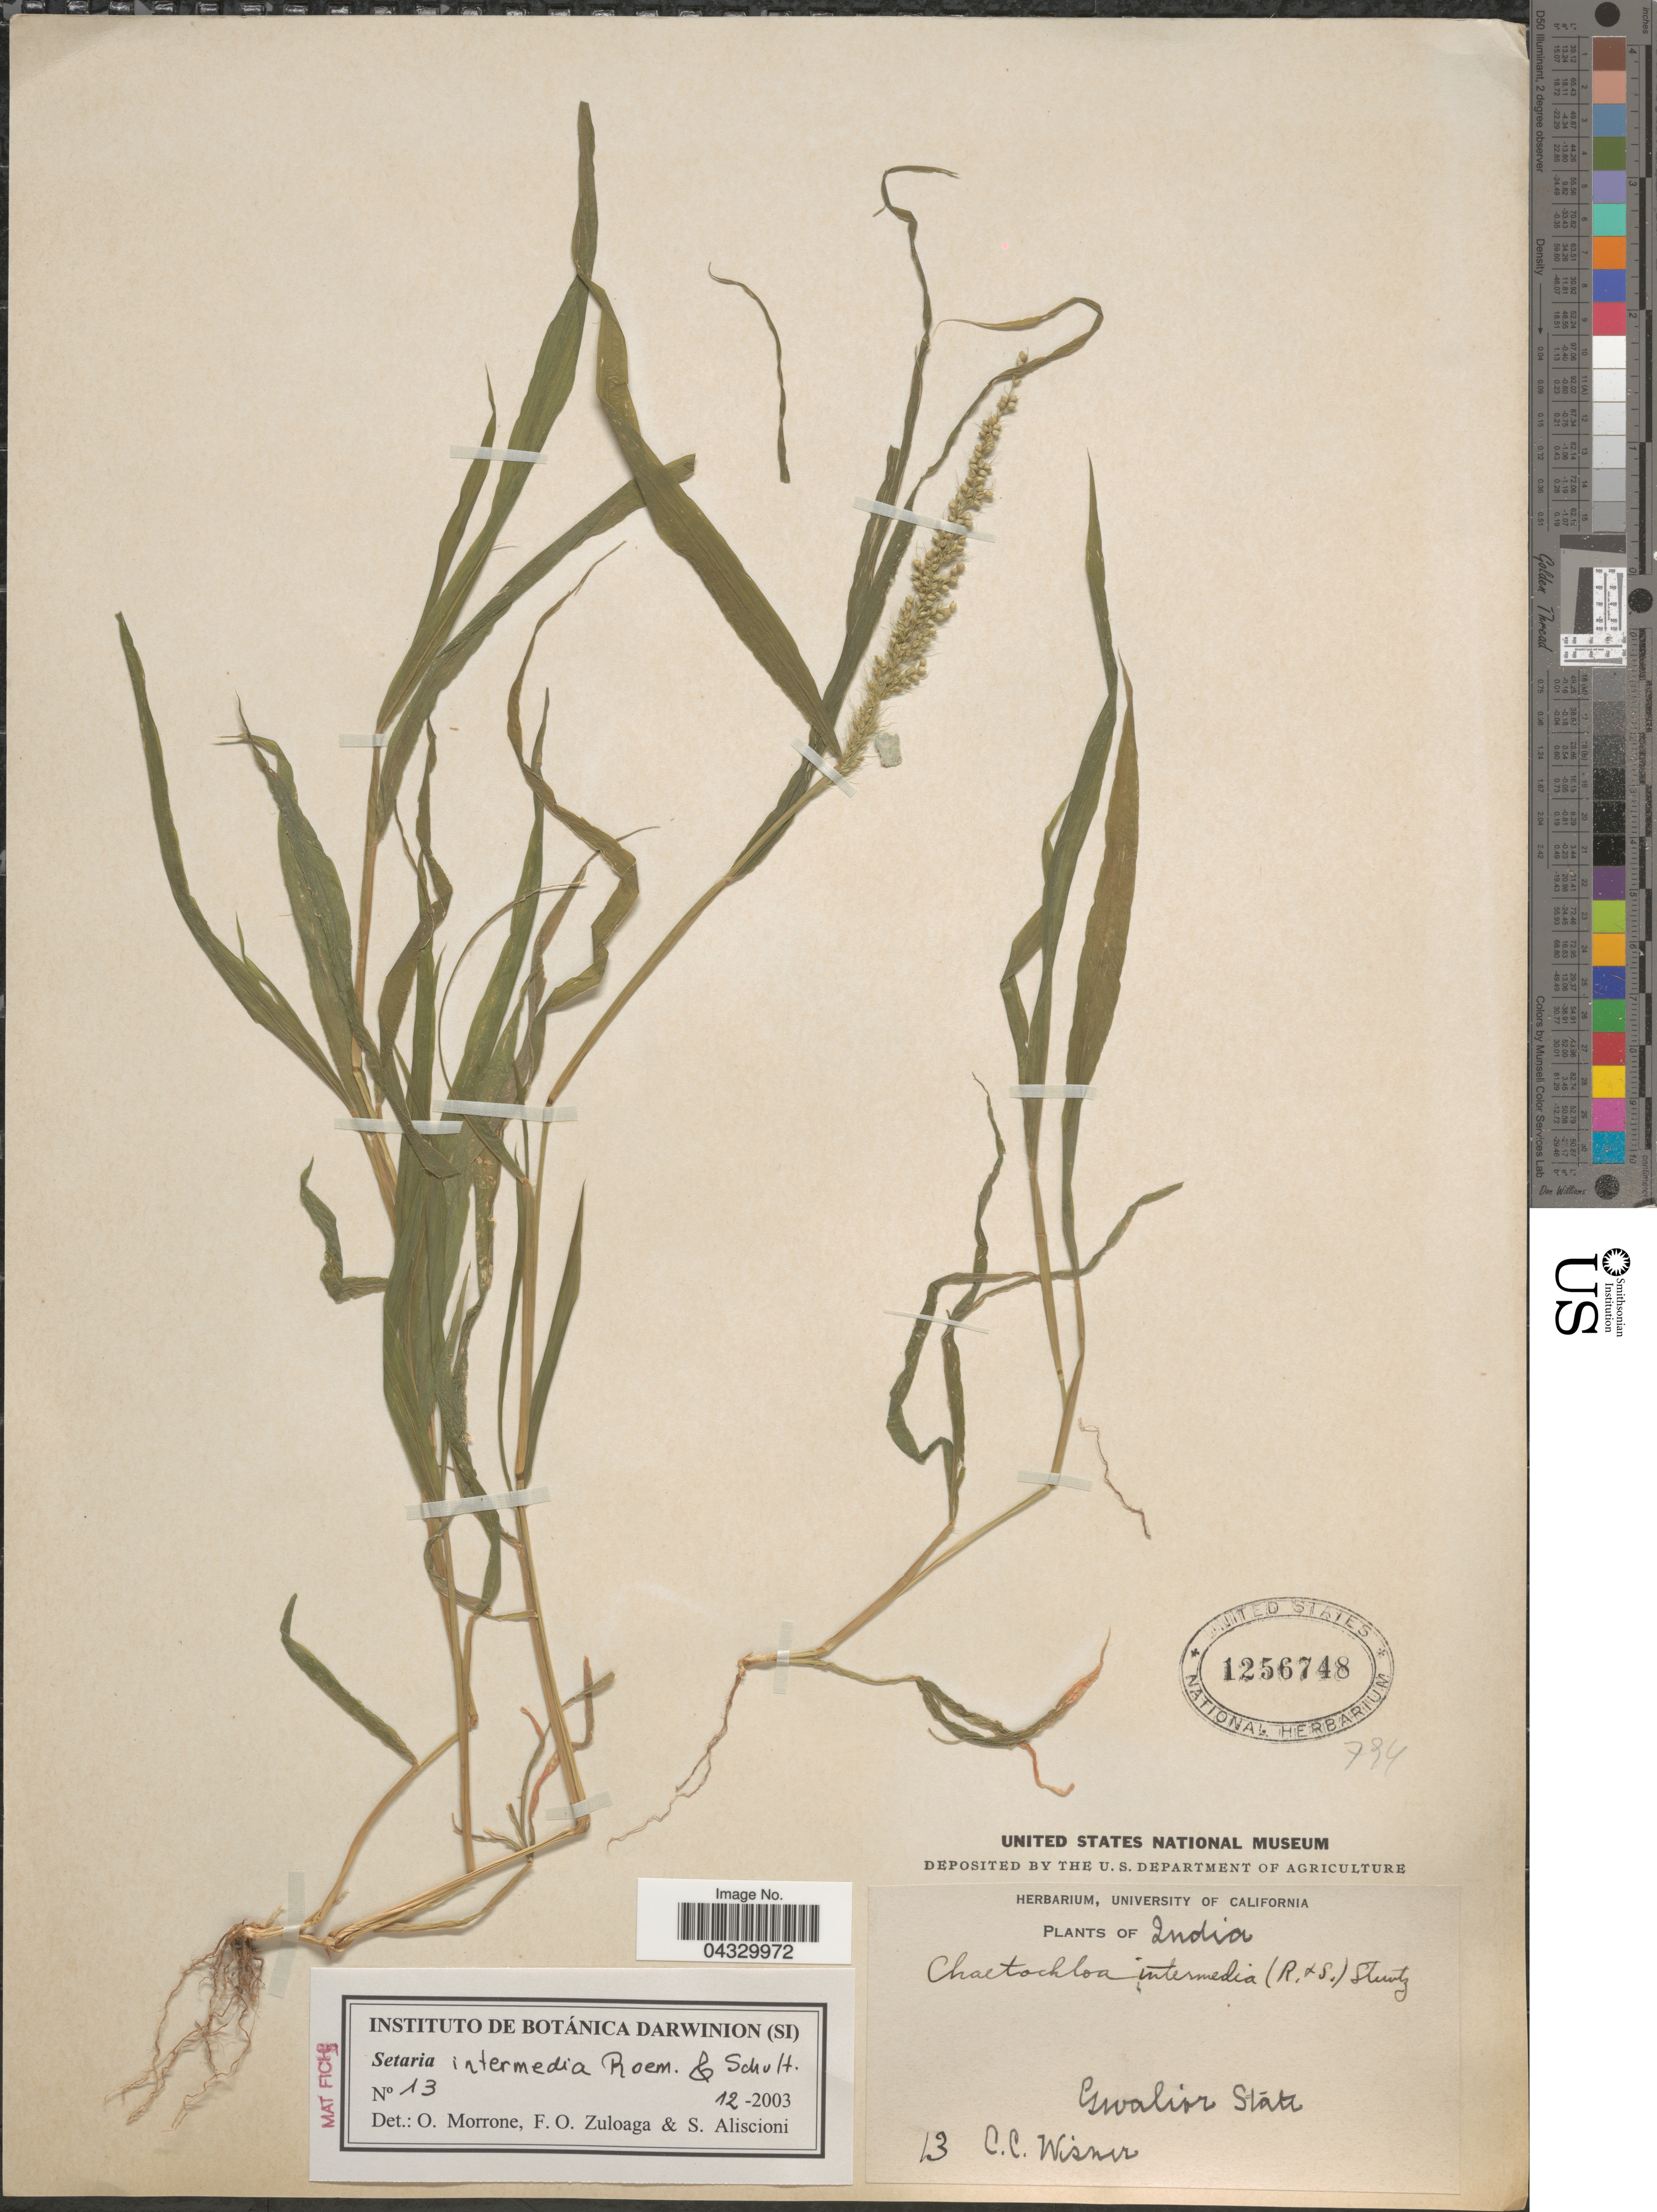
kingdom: Plantae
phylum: Tracheophyta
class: Liliopsida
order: Poales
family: Poaceae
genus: Setaria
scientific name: Setaria intermedia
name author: Roem. & Schult.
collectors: C. Wisner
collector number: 13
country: India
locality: Gwalior State.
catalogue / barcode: US 1256748